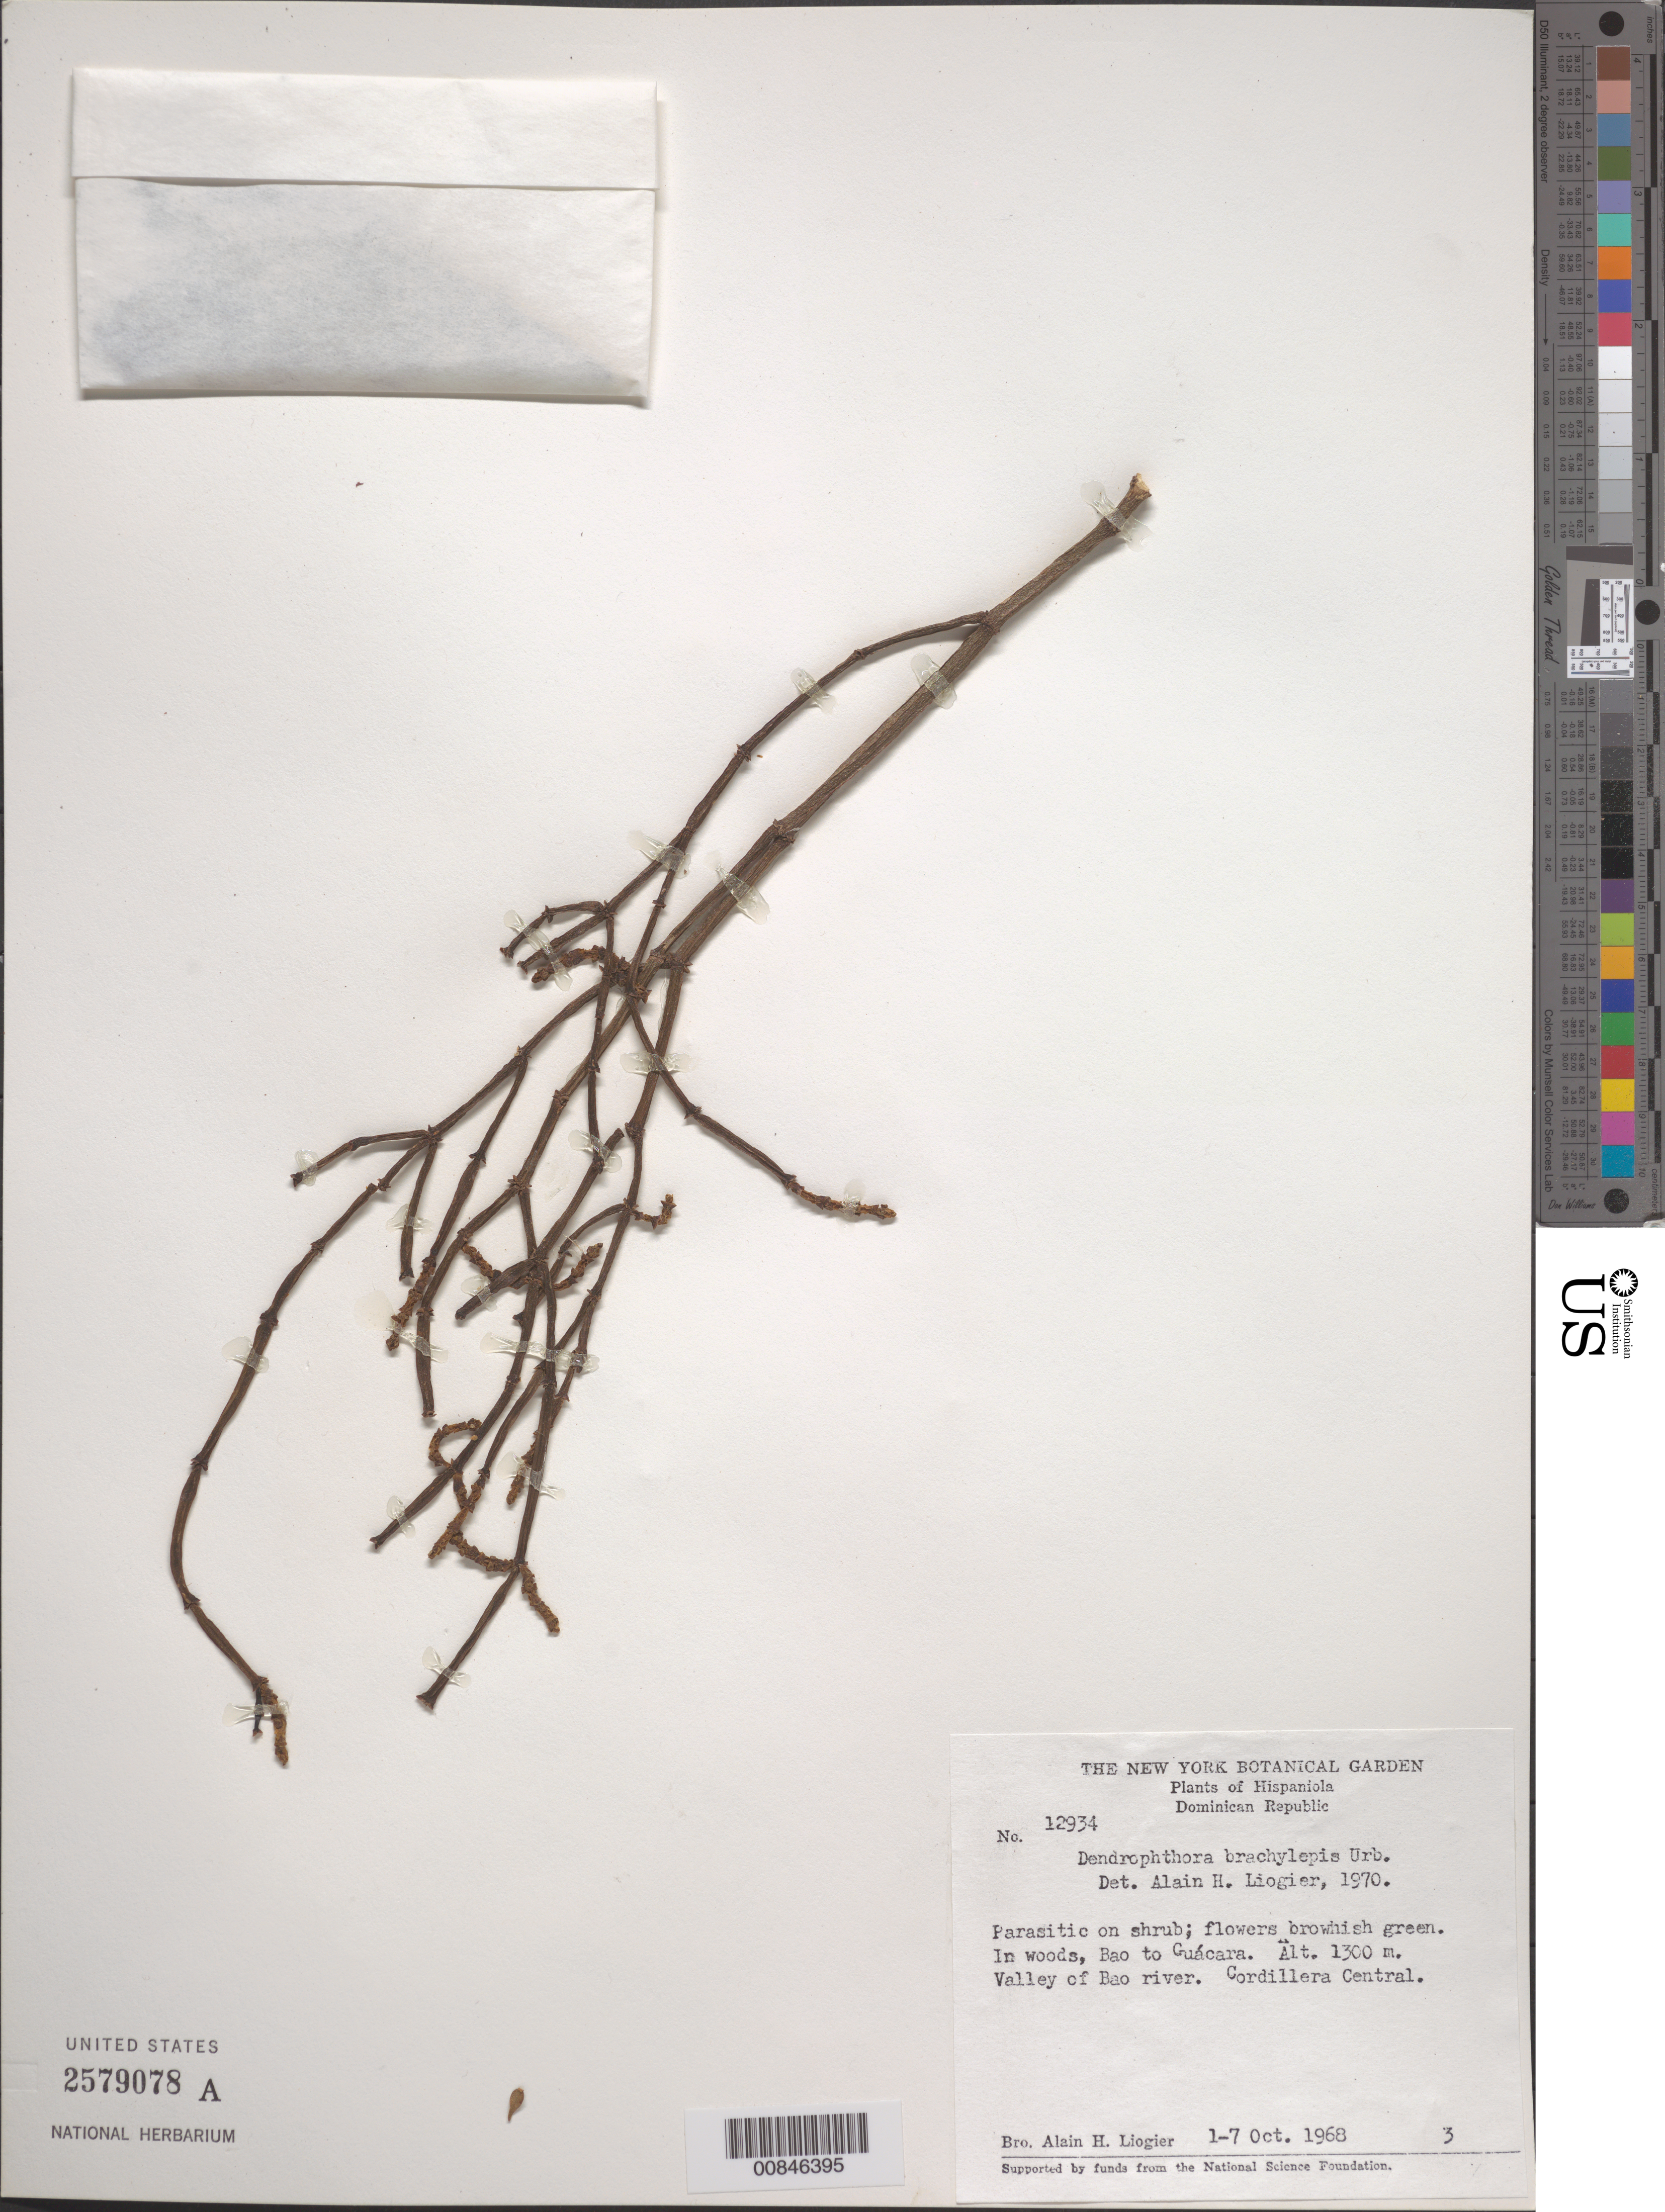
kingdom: Plantae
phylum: Tracheophyta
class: Magnoliopsida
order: Santalales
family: Viscaceae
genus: Dendrophthora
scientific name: Dendrophthora brachylepis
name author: Urb.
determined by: Liogier, Alain H.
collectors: A. H. Liogier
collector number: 12934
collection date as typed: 01 Oct 1968 to 07 Oct 1968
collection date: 1968-10-01/1968-10-07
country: Dominican Republic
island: Hispaniola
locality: Bao to Guácara. Valley of Bao River. Cordillera Central.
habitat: On shrubs. In woods.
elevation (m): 1300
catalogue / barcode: US 2579078A